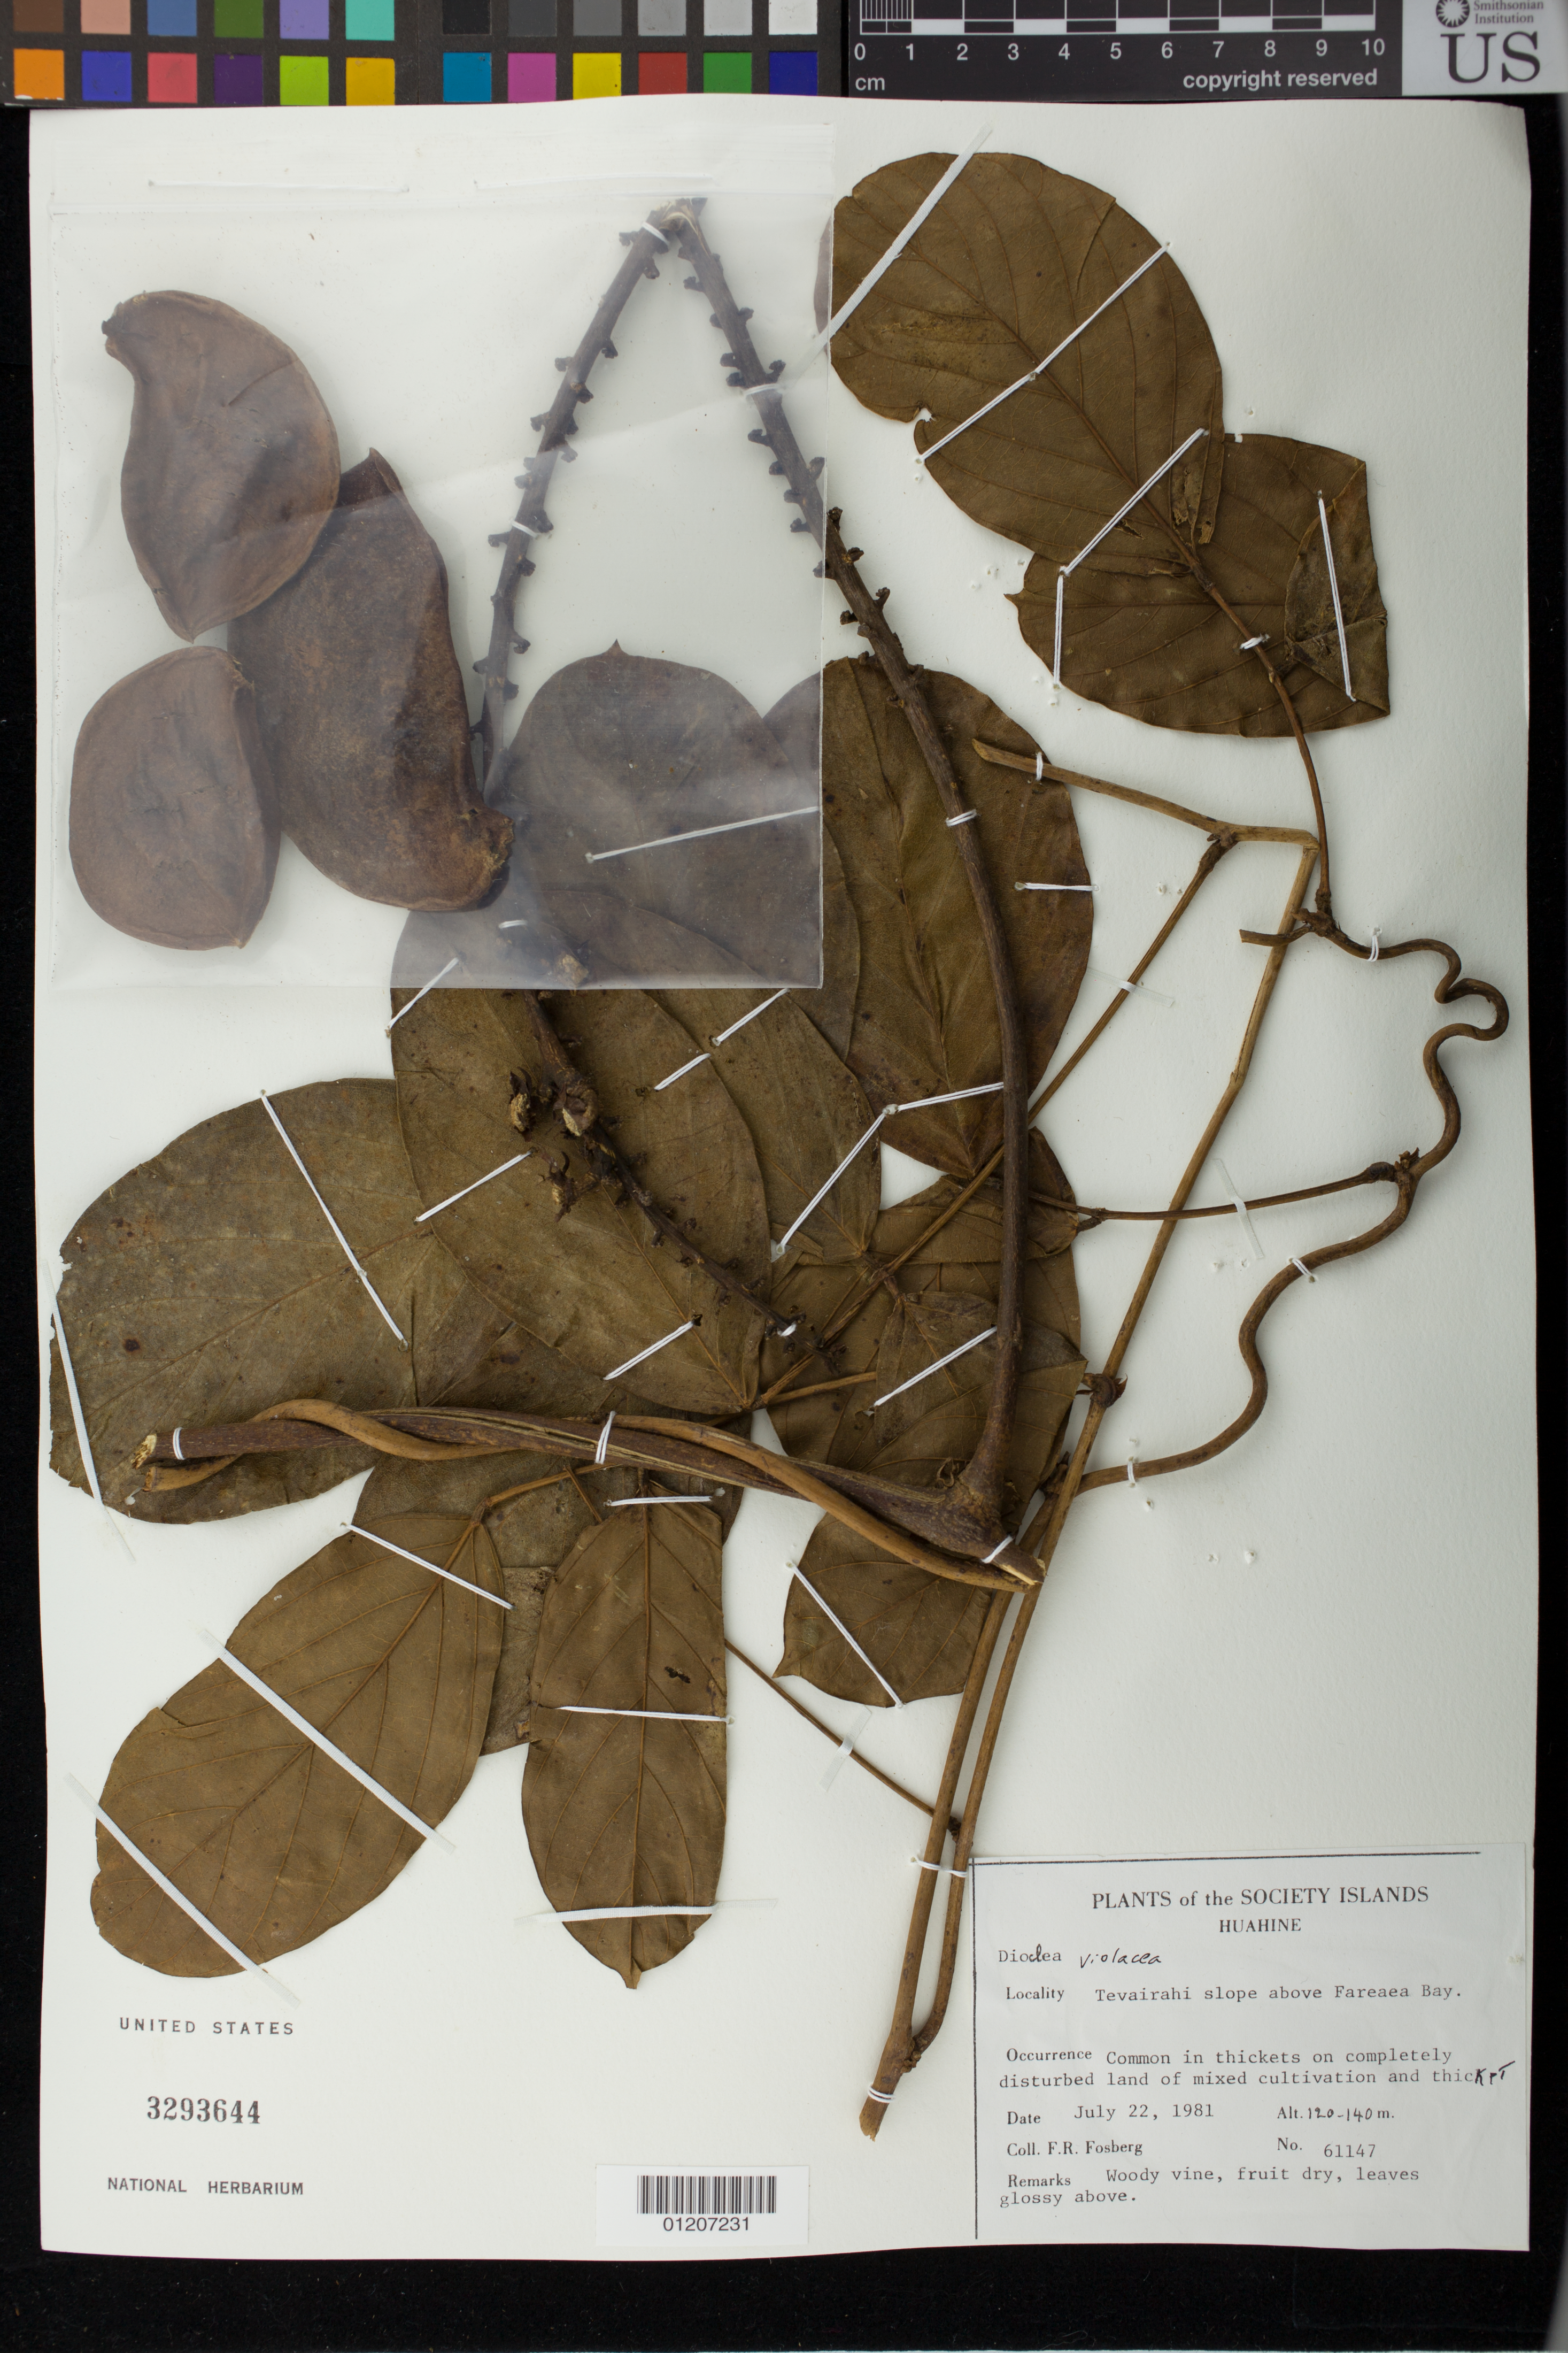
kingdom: Plantae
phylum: Tracheophyta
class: Magnoliopsida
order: Fabales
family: Fabaceae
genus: Macropsychanthus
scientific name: Macropsychanthus violaceus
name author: (Mart. ex Benth.) L.P. Queiroz & Snak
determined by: Strong, Mark T., (BOT), Smithsonian Institution - National Museum of Natural History (UNITED STATES)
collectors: F. R. Fosberg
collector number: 61147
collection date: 1981-07-22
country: French Polynesia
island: Huahine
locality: Tevairahi slope above Fareaea Bay.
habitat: In thickets on completely disturbed land of mixed cultivation and thicket.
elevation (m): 120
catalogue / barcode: US 3293644